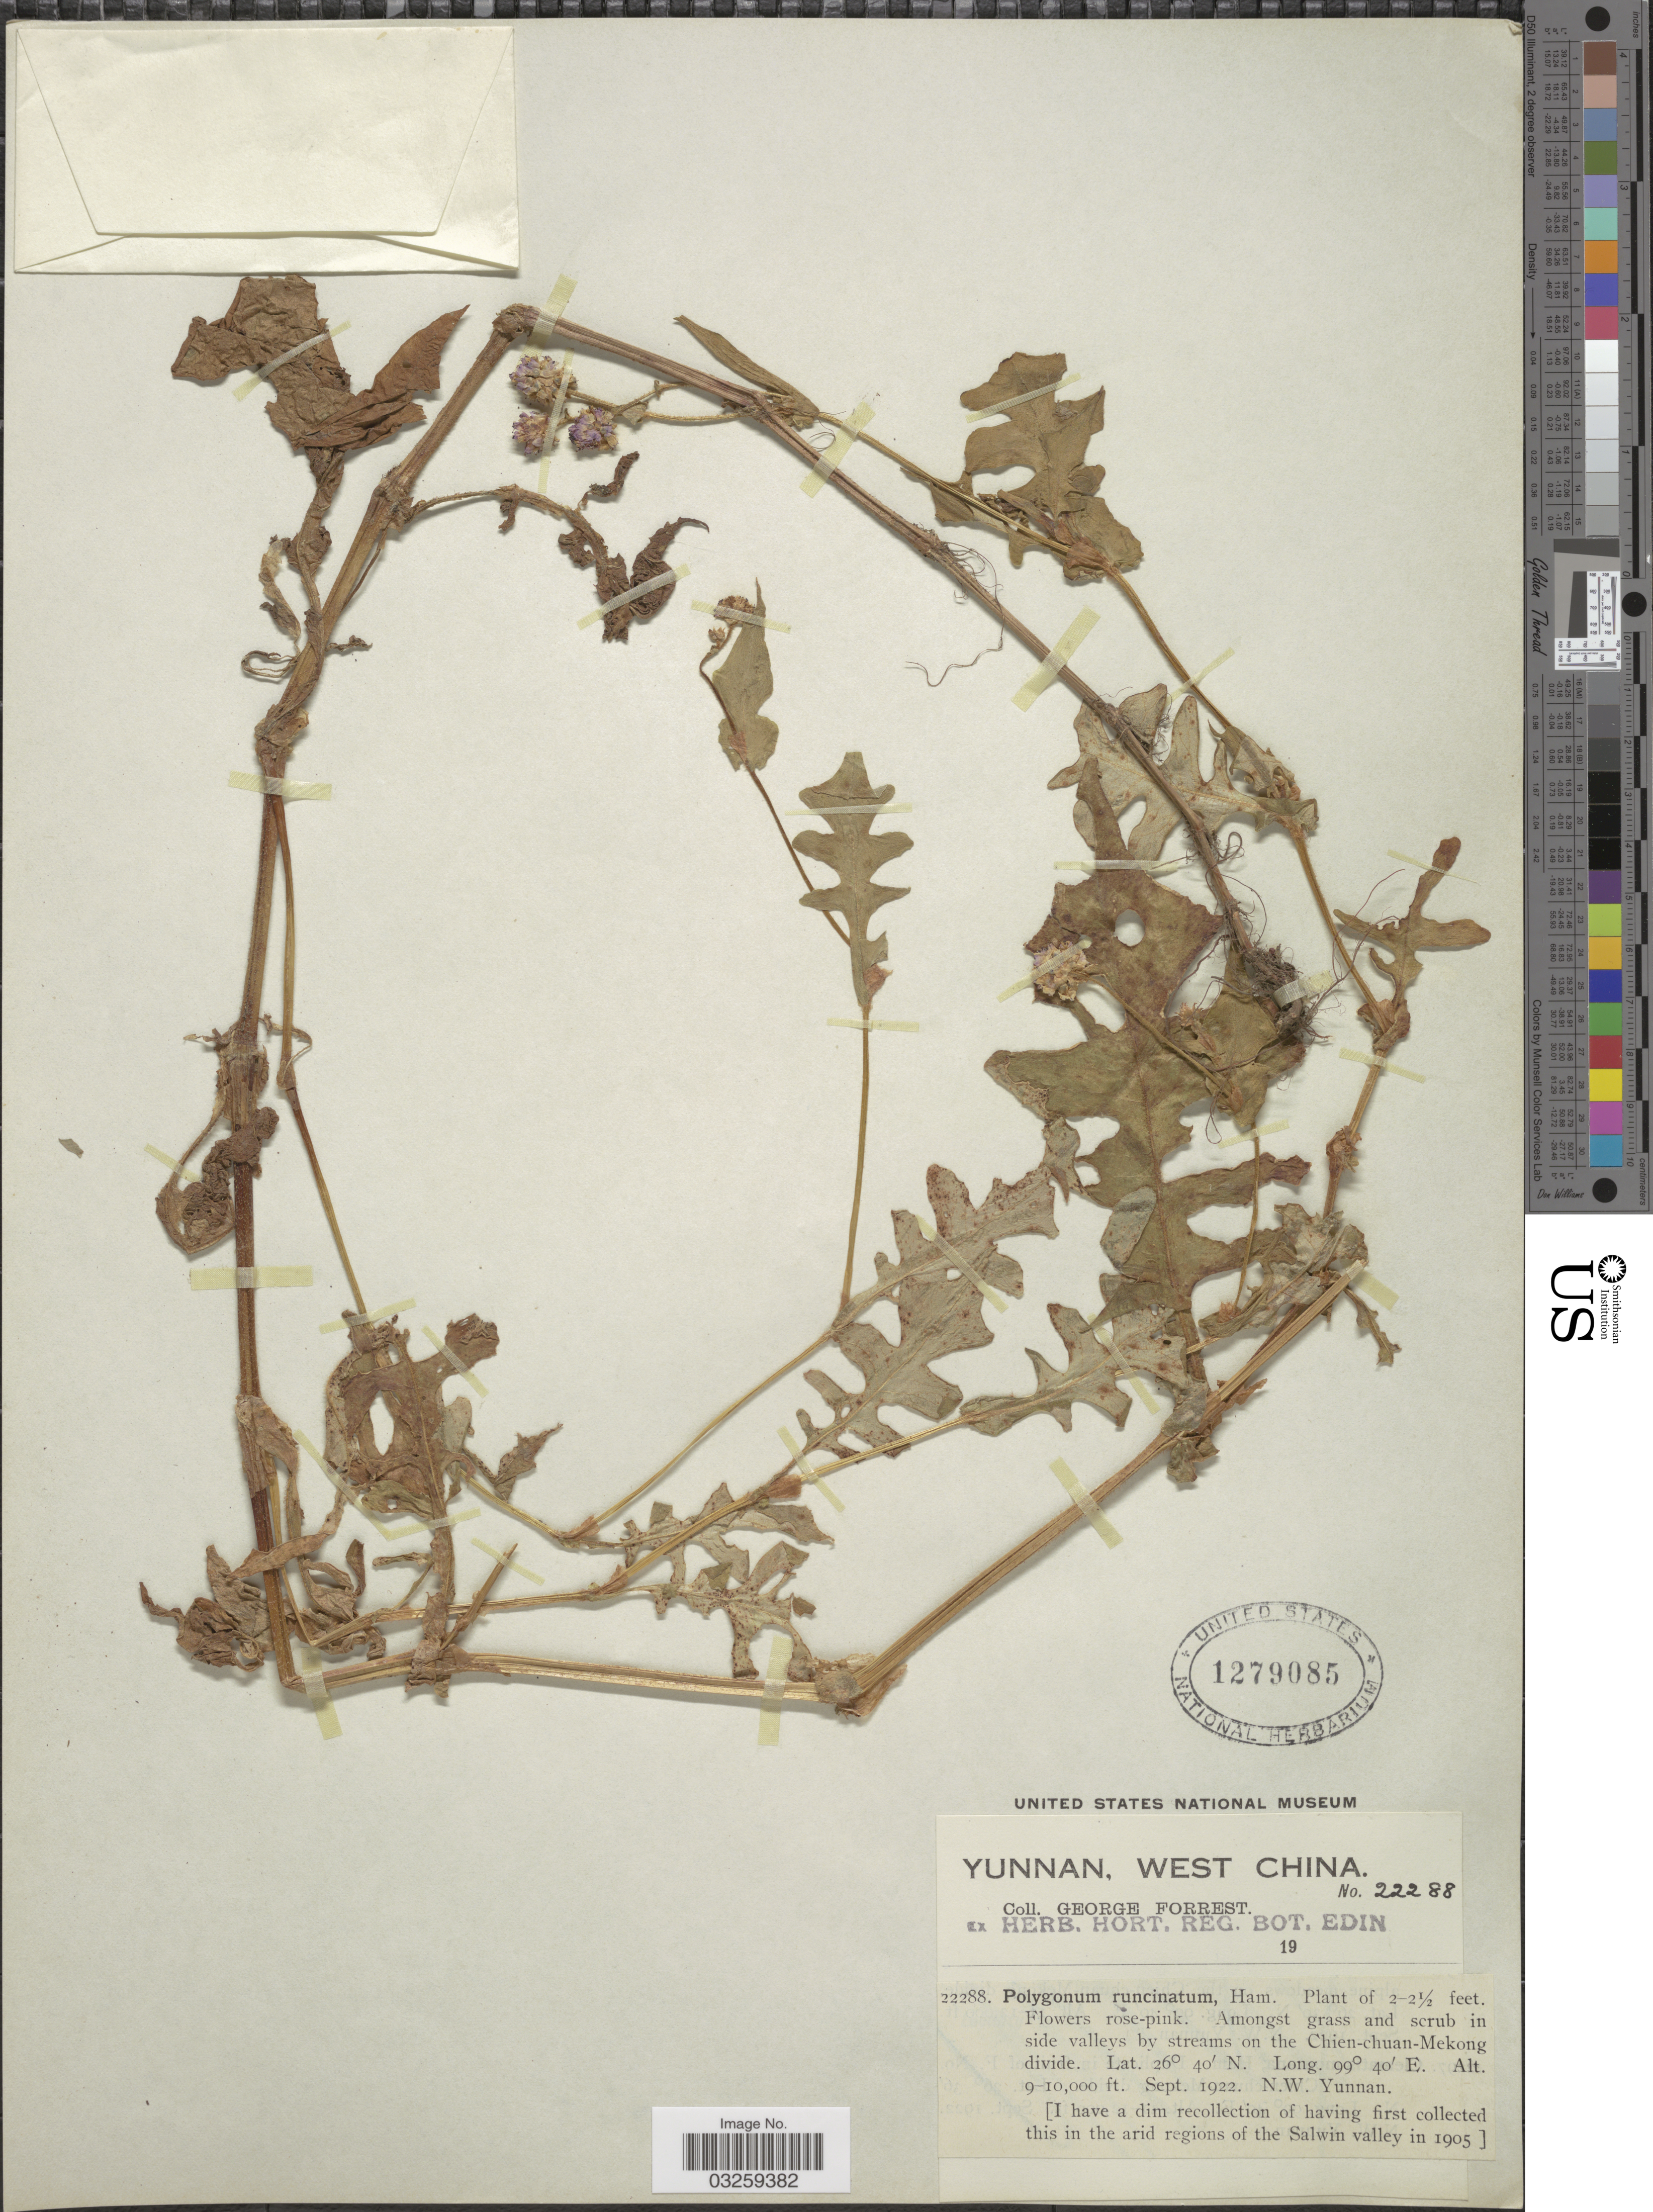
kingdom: Plantae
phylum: Tracheophyta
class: Magnoliopsida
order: Caryophyllales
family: Polygonaceae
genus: Polygonum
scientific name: Polygonum runcinatum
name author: Buch.-Ham. ex D. Don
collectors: G. Forrest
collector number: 22288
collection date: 1922-09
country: China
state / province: Yunnan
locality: West China. Side valleys by streams on the Chien-chuan-Mekong divide. N. W. Yunnan.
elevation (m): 2743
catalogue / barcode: US 1279085